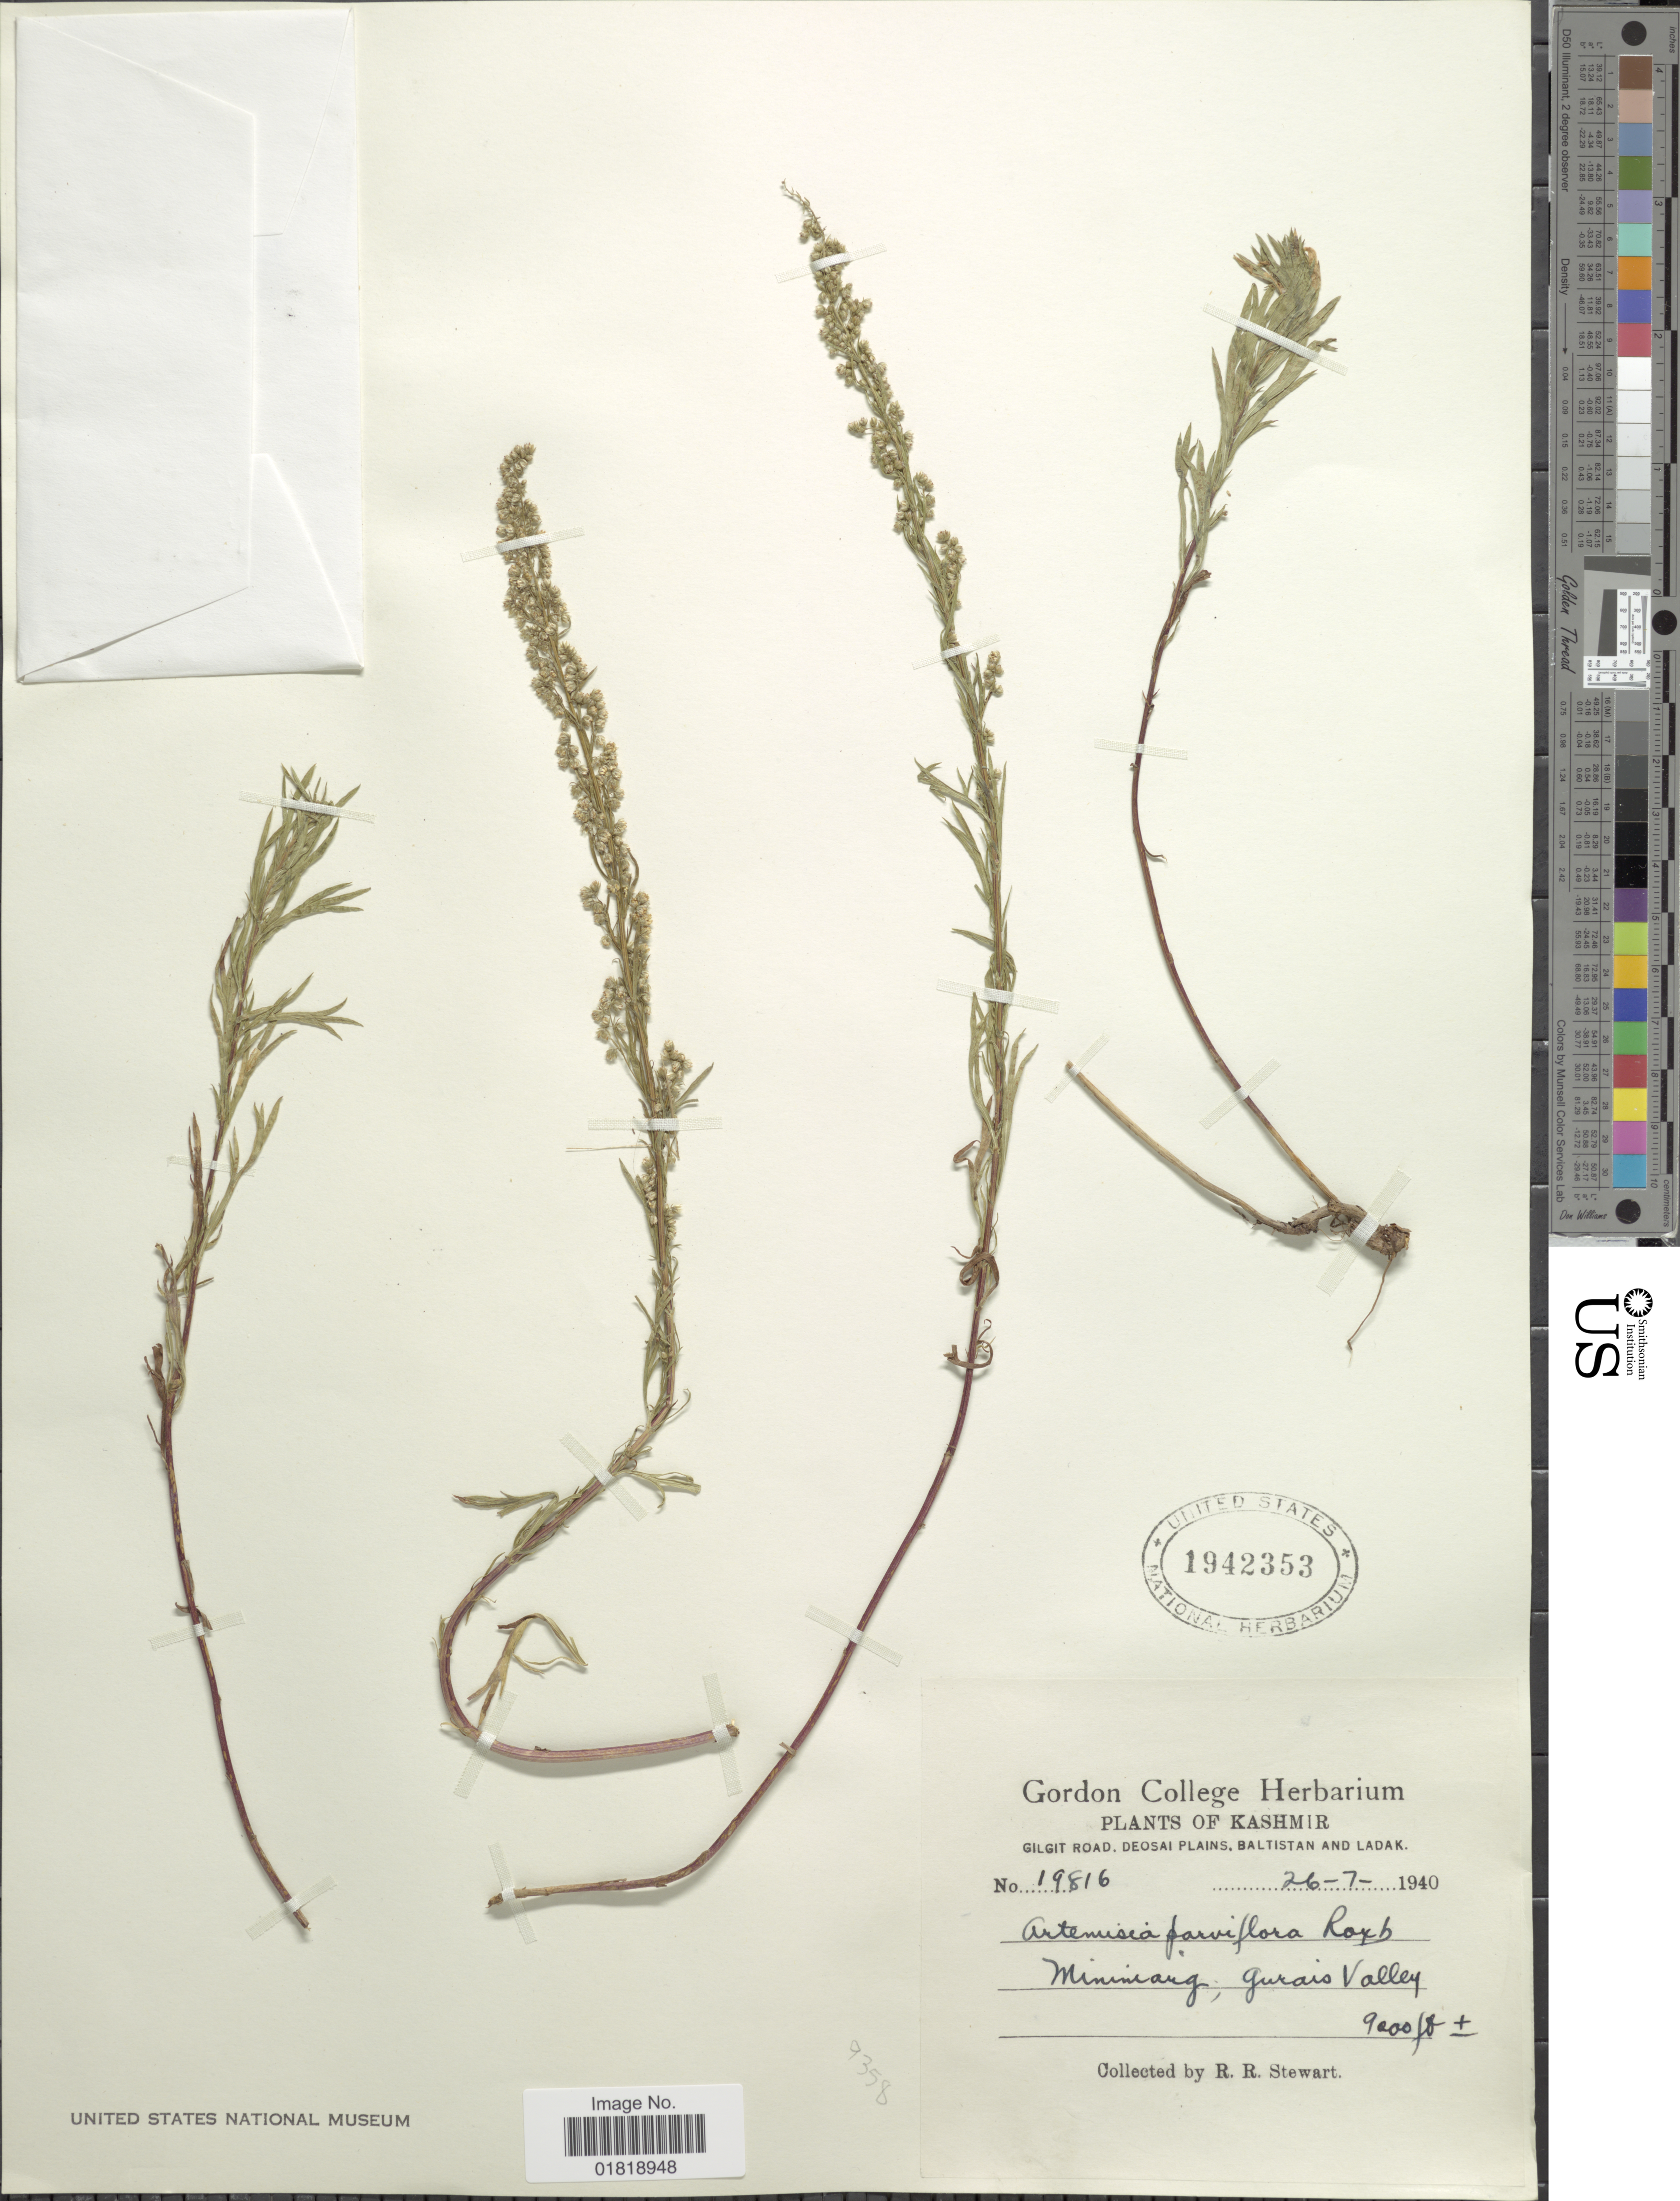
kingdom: Plantae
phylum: Tracheophyta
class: Magnoliopsida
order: Asterales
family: Asteraceae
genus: Artemisia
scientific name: Artemisia parviflora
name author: Roxb.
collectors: R. R. Stewart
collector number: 19816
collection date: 1940-07-26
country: Pakistan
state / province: Gilgit-Baltistan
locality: Kashmir, Gilgit Road, Deosai Plains, Baltistan and Ladak. Minimarg, Gurais Valley.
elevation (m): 2743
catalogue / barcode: US 1942353